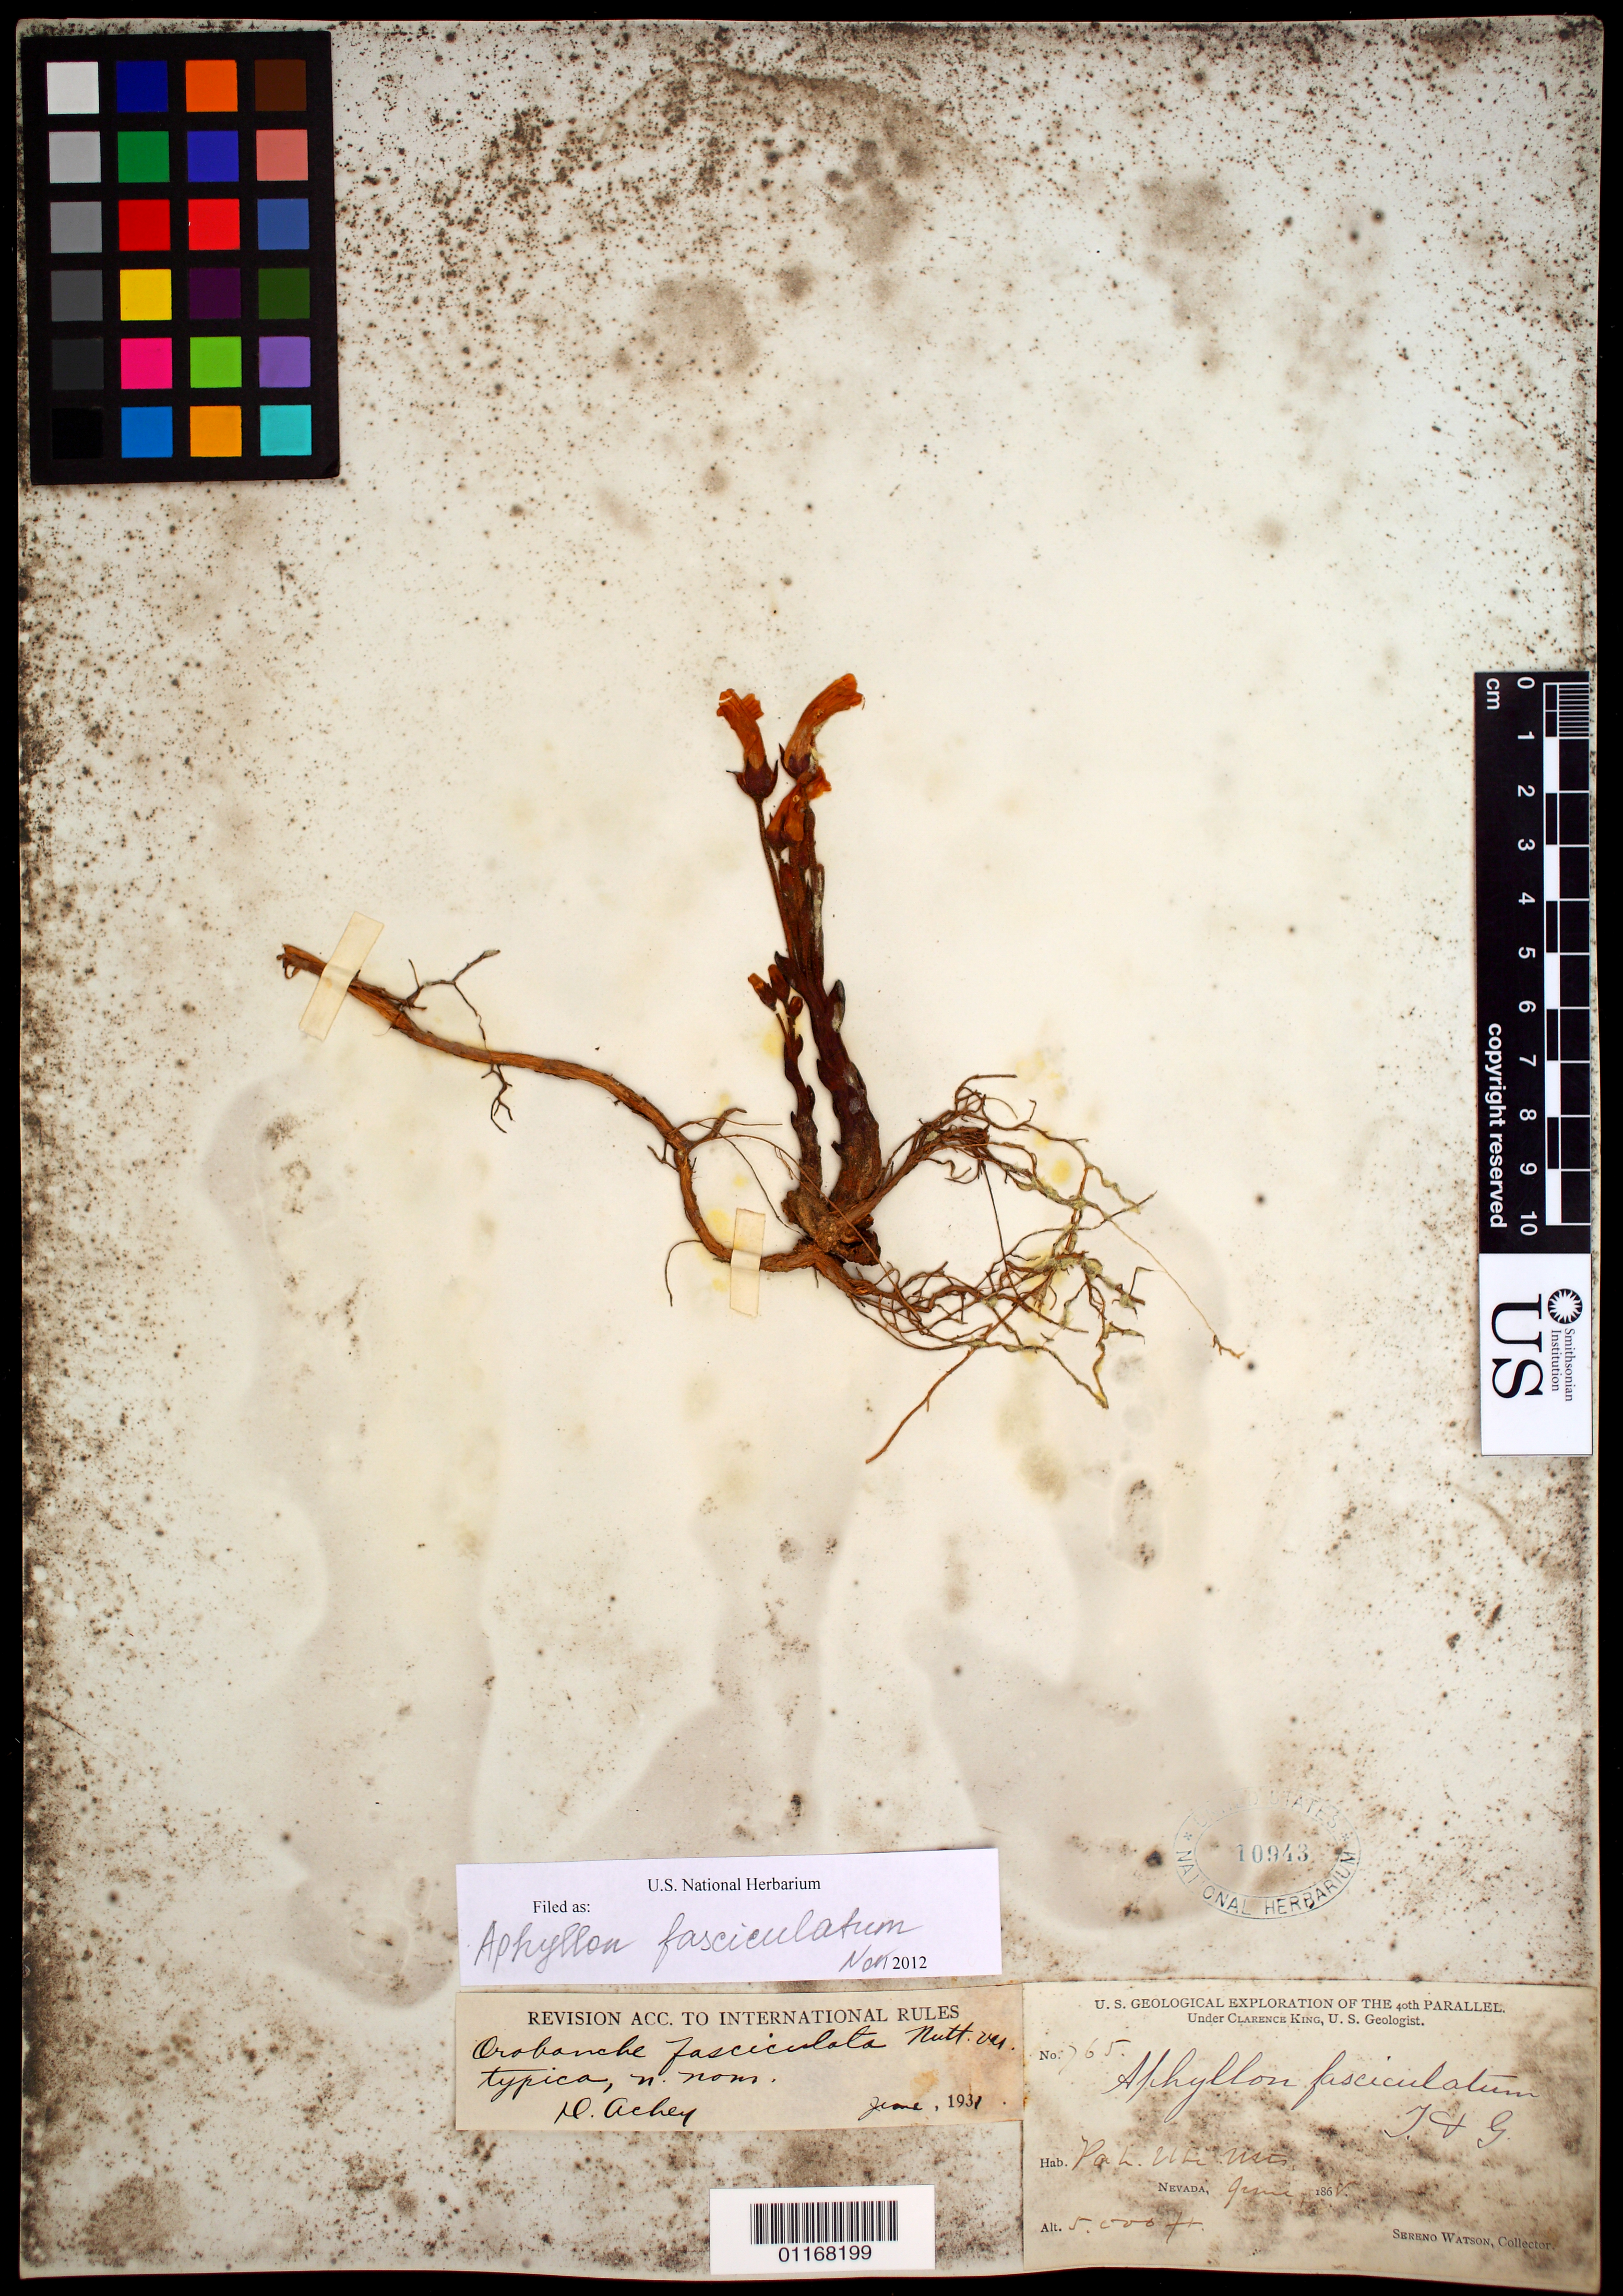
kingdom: Plantae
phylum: Tracheophyta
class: Magnoliopsida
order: Lamiales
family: Orobanchaceae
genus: Aphyllon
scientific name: Aphyllon fasciculatum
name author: (Nutt.) Torr. & A. Gray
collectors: S. Watson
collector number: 765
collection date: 1868-06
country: United States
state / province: Nevada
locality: Pahute Mts.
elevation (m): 1524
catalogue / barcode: US 10943